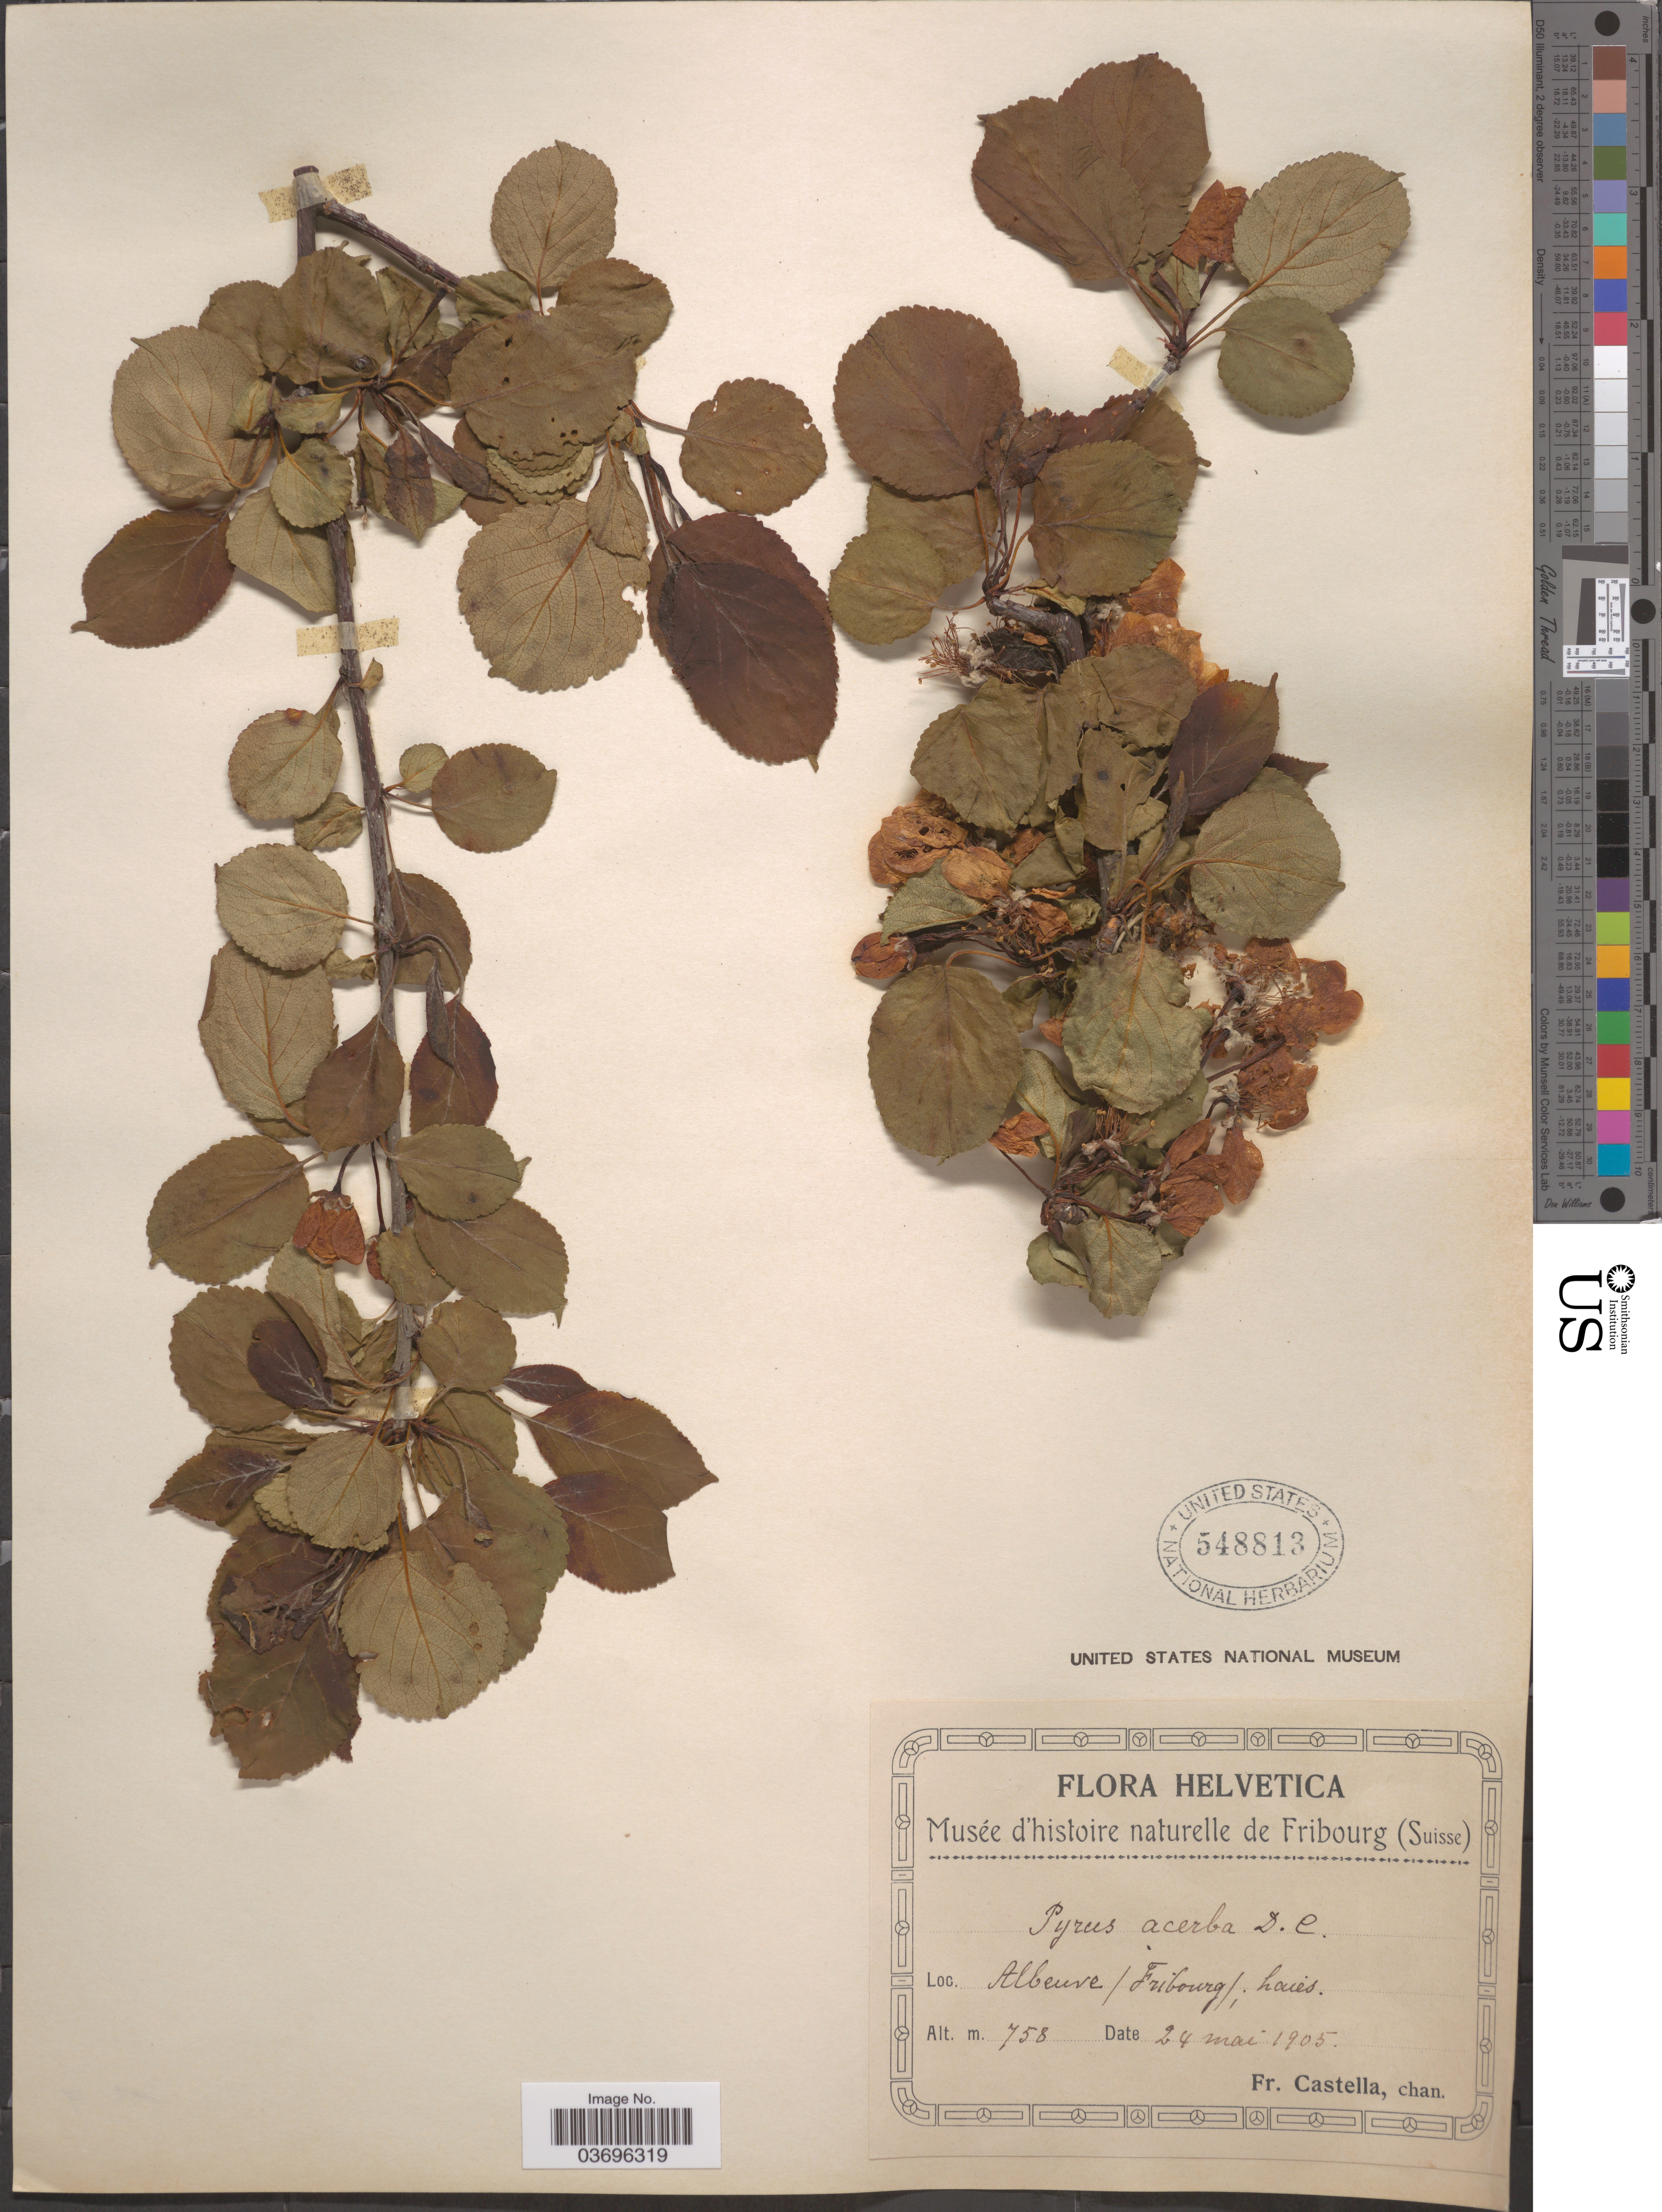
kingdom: Plantae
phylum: Tracheophyta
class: Magnoliopsida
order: Rosales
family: Rosaceae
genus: Pyrus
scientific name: Pyrus acerba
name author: DC.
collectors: Fr. Castella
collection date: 1905-05-24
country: Switzerland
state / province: Fribourg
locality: Helvetica. Albeuve.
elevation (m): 758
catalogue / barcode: US 548813